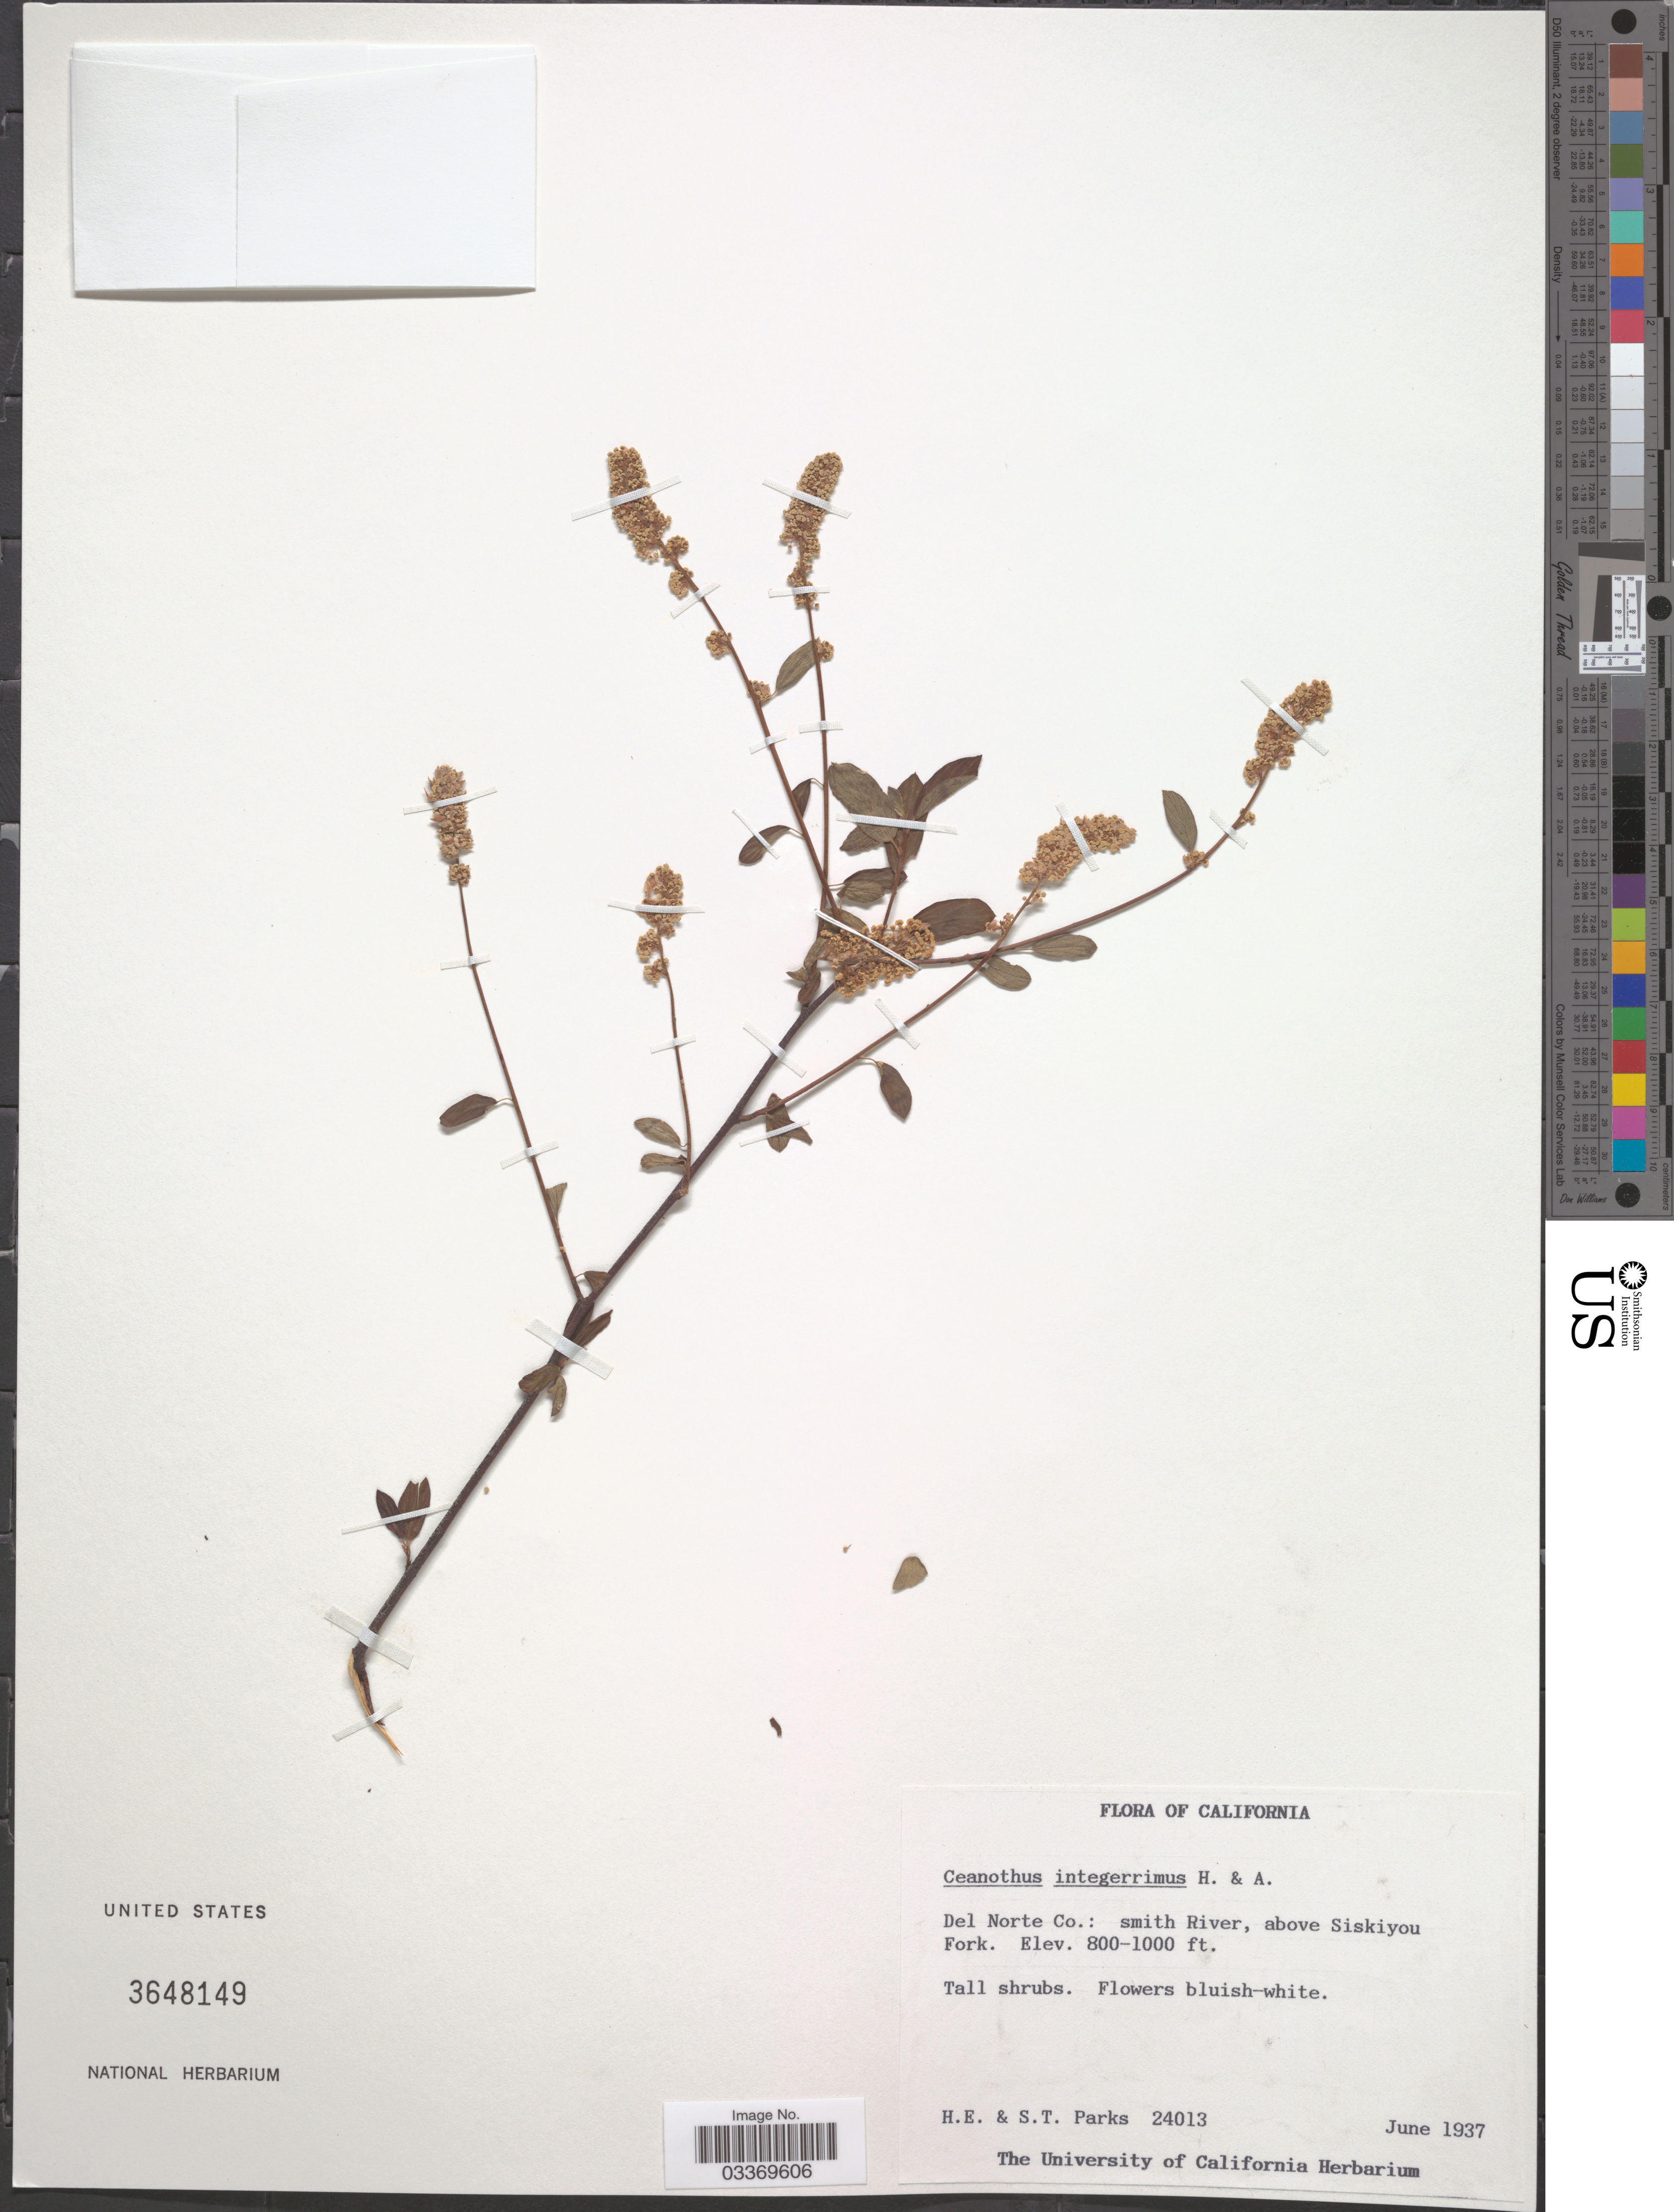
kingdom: Plantae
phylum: Tracheophyta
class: Magnoliopsida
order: Rosales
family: Rhamnaceae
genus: Ceanothus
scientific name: Ceanothus integerrimus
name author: Hook. & Arn.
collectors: H. E. Parks & S. Parks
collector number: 24013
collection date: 1937-06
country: United States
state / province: California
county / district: Del Norte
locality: Del Norte Co.: smith River, above Siskiyou Fork.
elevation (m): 244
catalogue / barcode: US 3648149